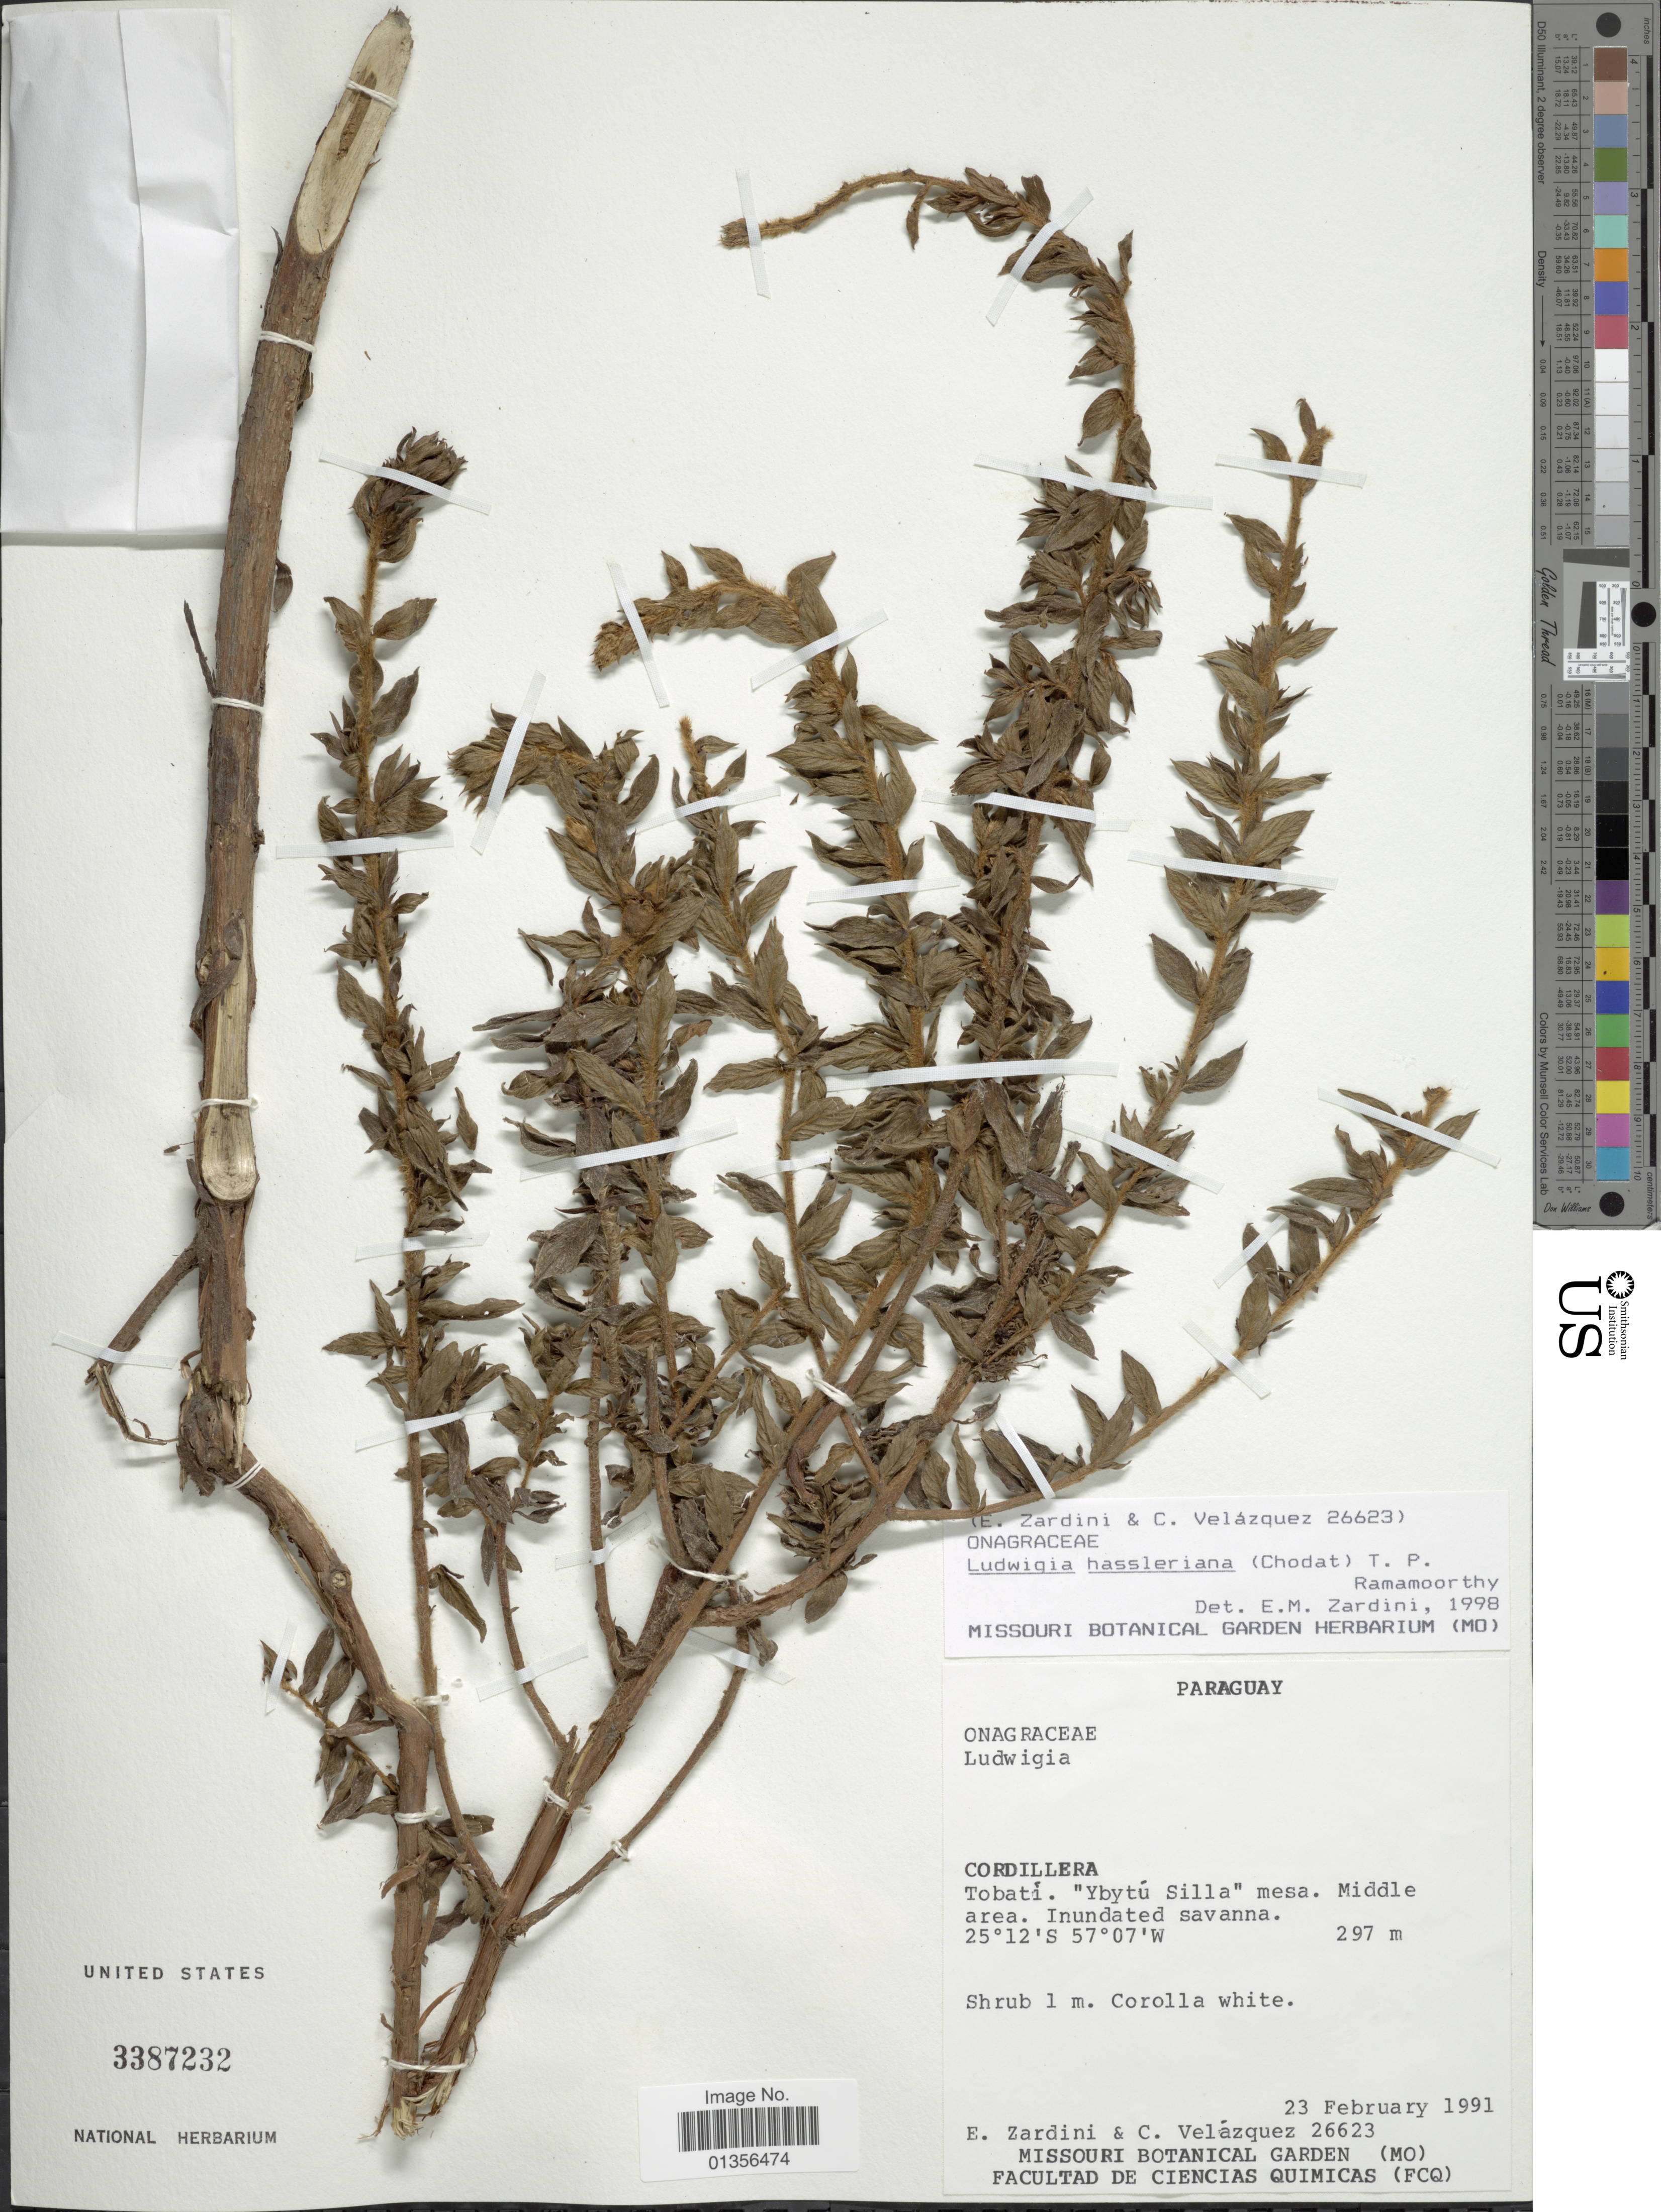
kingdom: Plantae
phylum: Tracheophyta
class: Magnoliopsida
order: Myrtales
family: Onagraceae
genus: Ludwigia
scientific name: Ludwigia hassleriana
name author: (Chodat) Ramamoorthy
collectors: E. M. Zardini & C. Velázquez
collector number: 26623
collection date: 1991-02-23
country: Paraguay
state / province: Cordillera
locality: Tobatí. "Ybytú Silla" mesa. Middle area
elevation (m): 297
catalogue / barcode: US 3387232